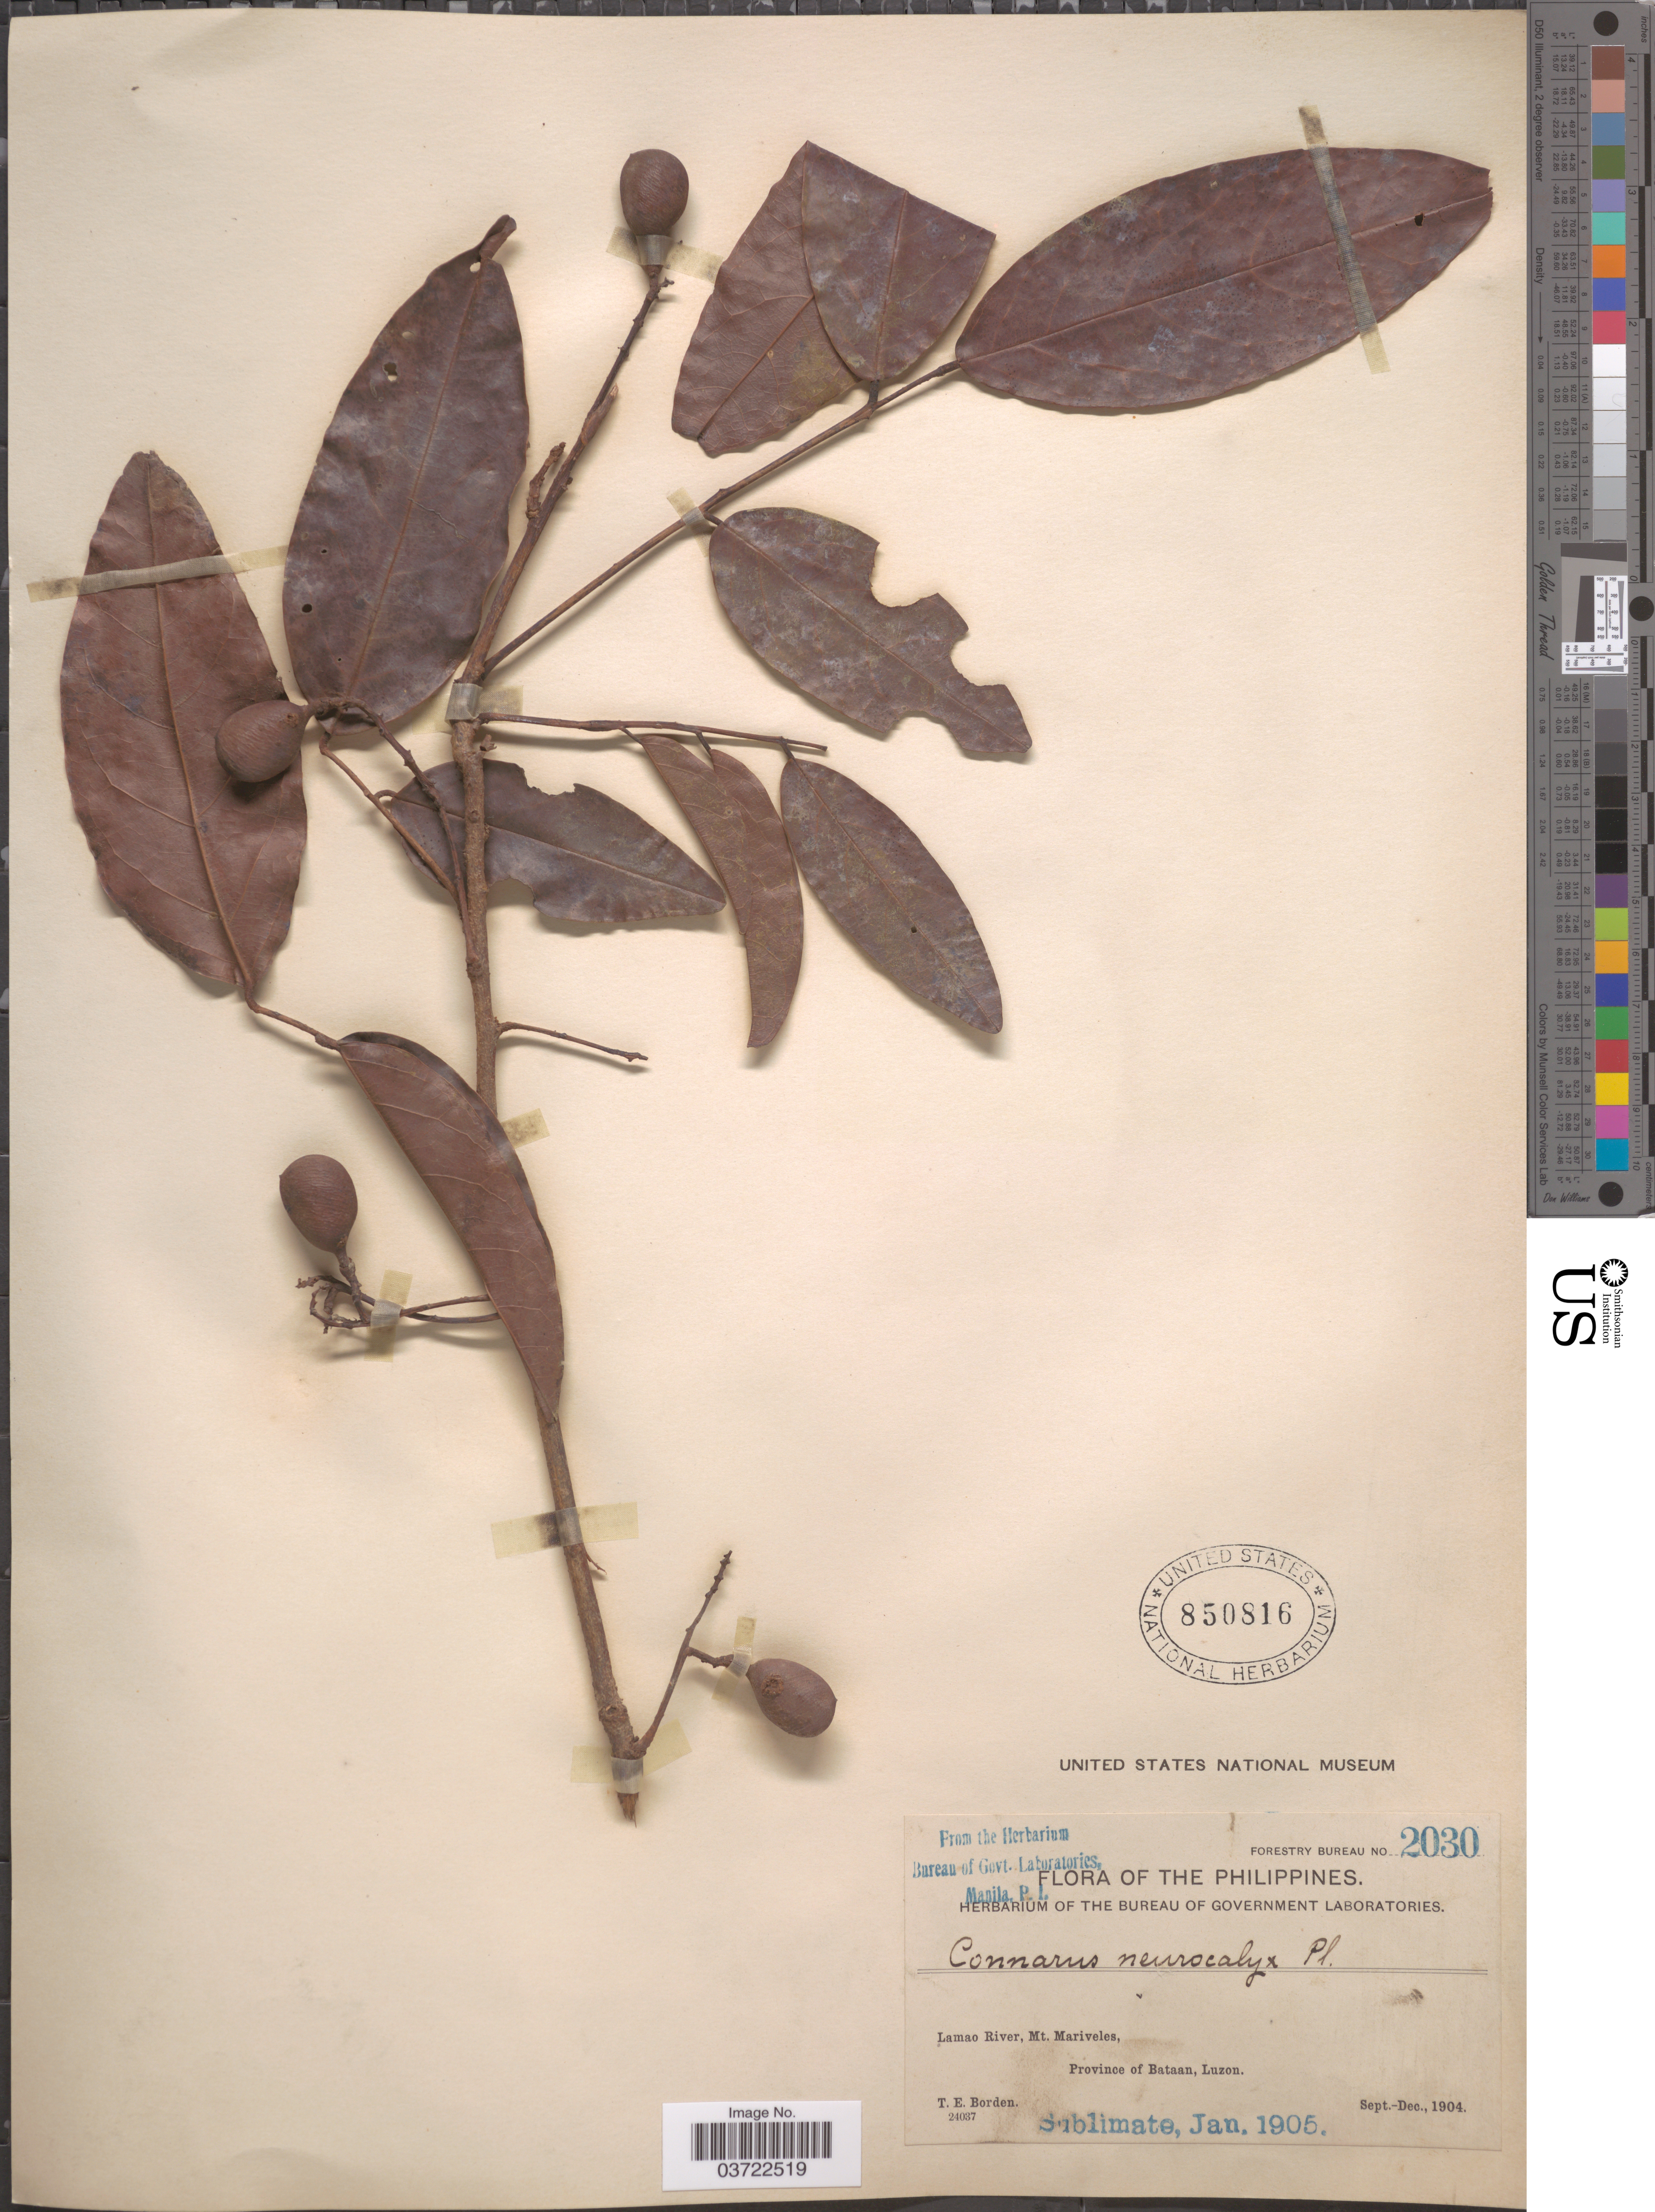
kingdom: Plantae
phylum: Tracheophyta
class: Magnoliopsida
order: Oxalidales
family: Connaraceae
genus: Connarus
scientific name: Connarus neurocalyx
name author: Planch.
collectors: T. E. Borden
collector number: Forestry Bureau 2030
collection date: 1904-09/1904-12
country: Philippines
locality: Lamao River, Mt. Mariveles, Province of Bataan, Luzon.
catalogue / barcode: US 850816